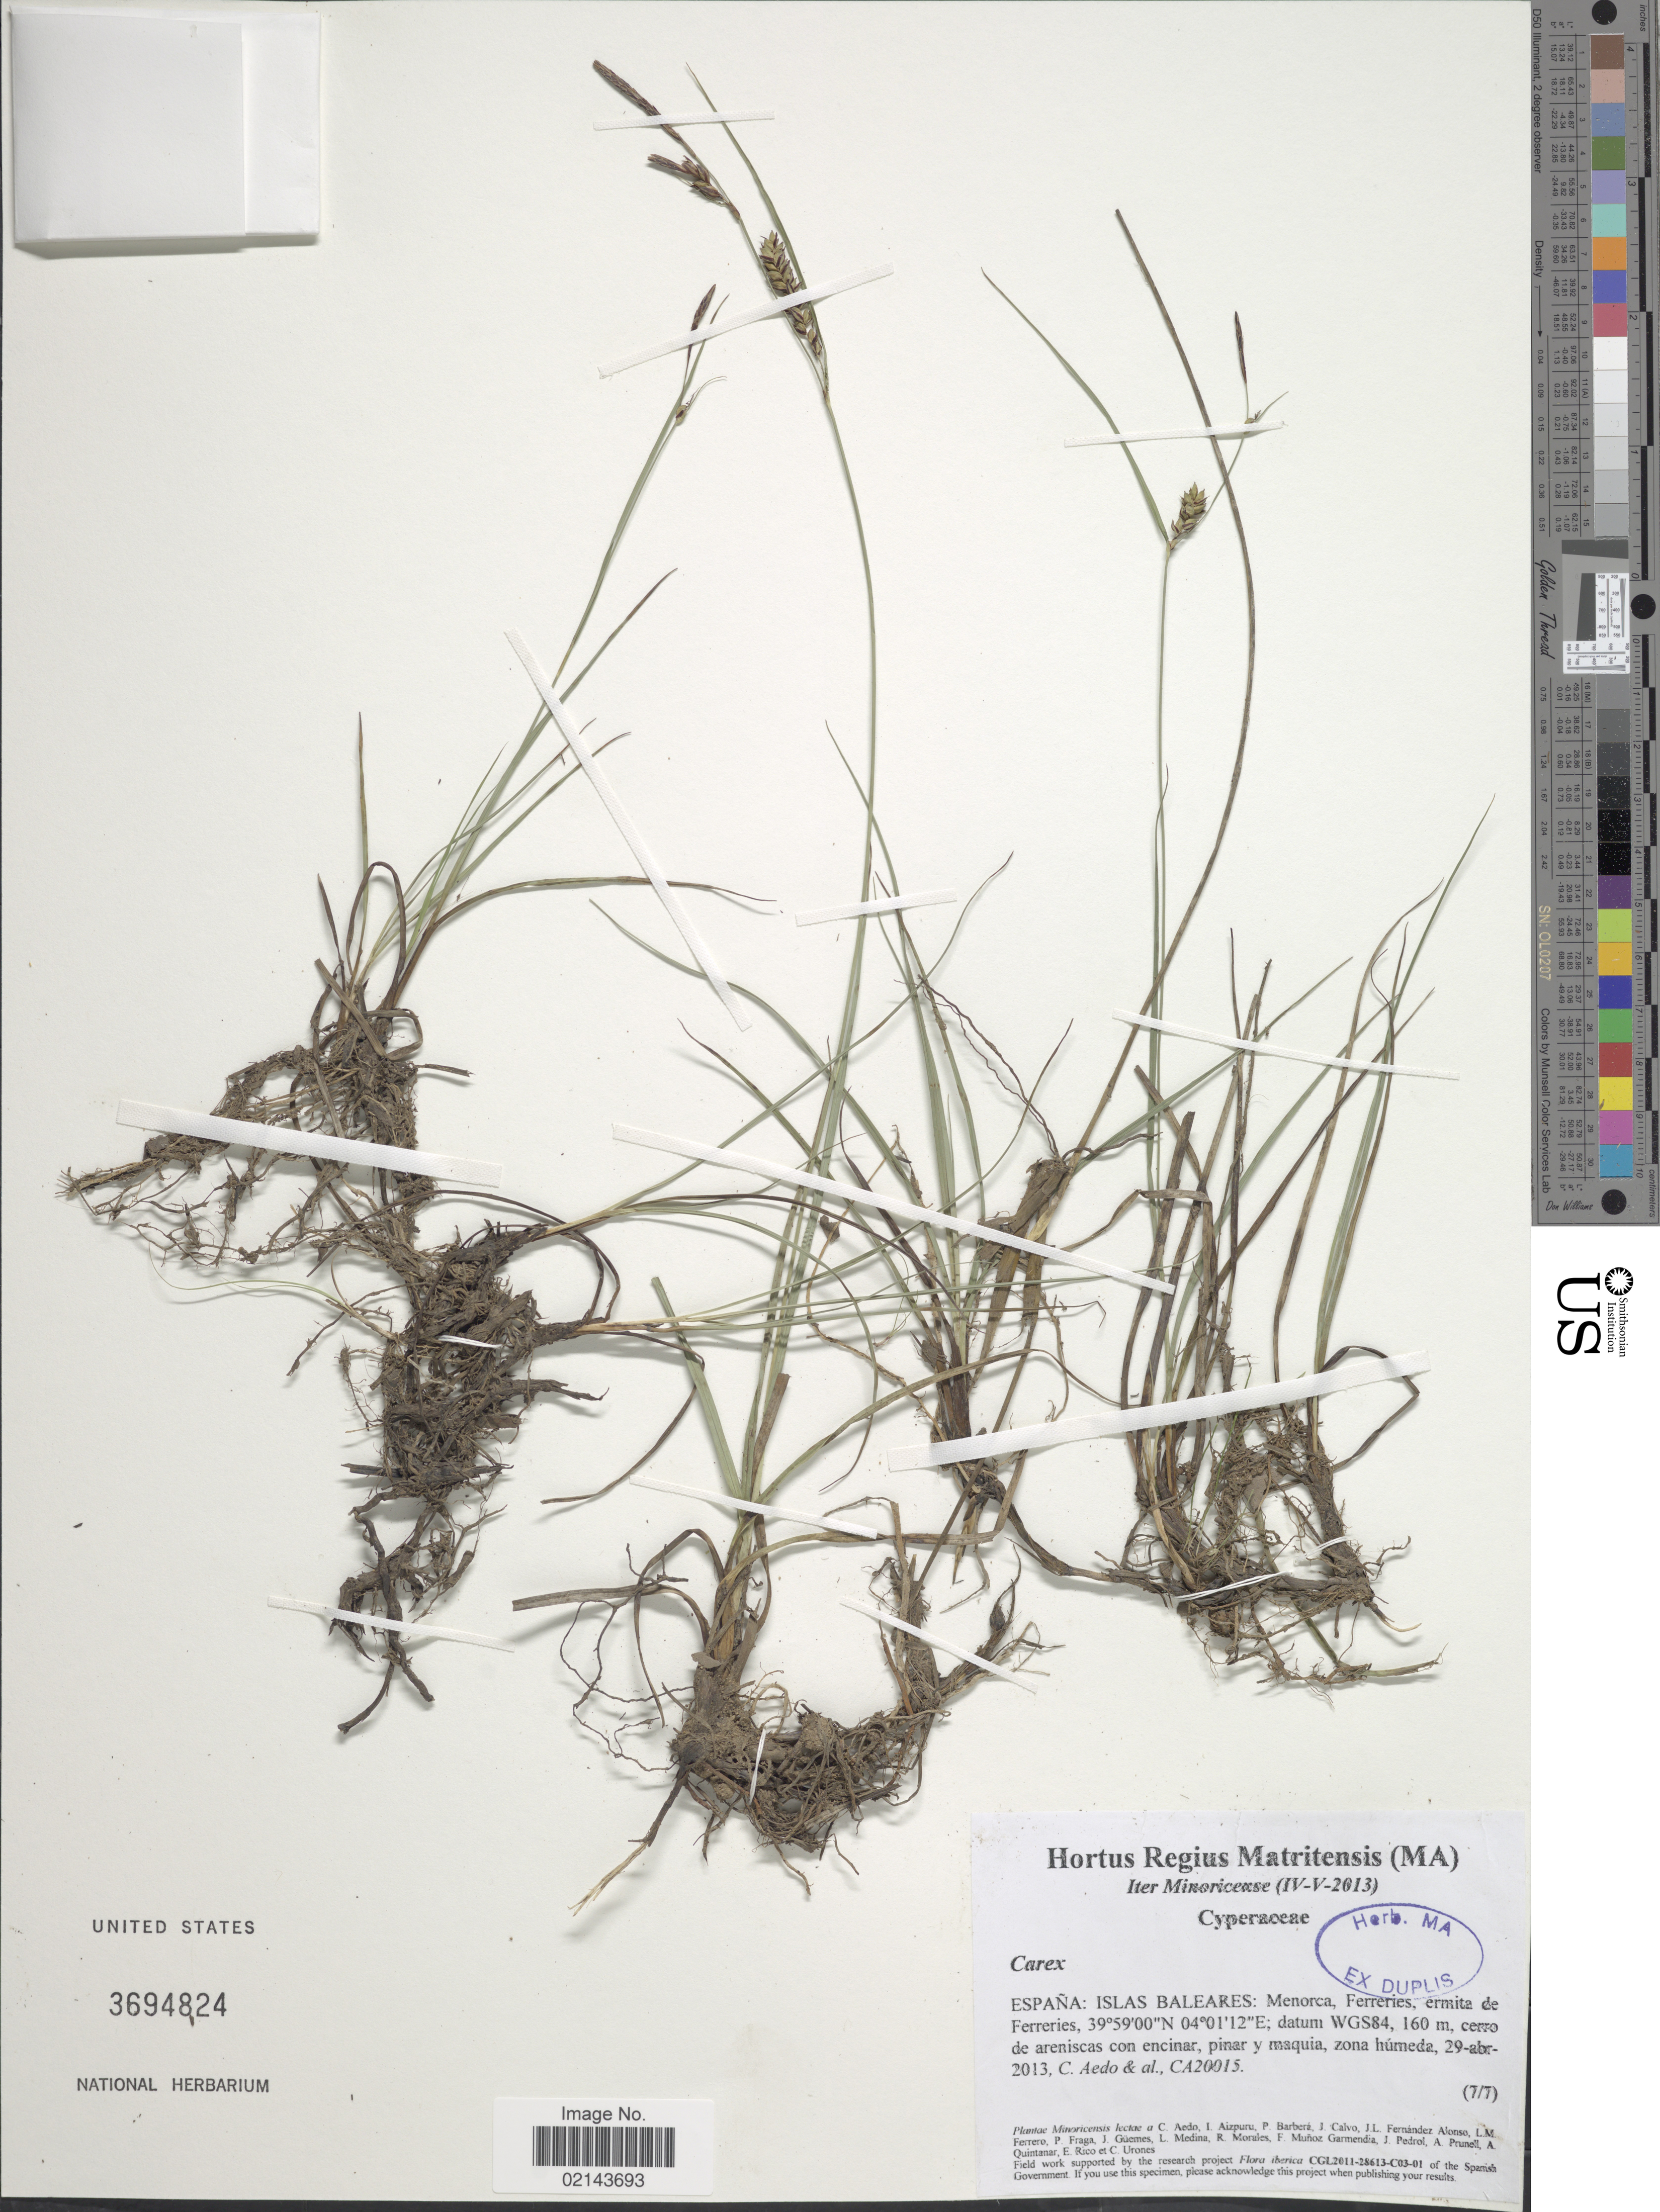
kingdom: Plantae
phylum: Tracheophyta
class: Liliopsida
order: Poales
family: Cyperaceae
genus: Carex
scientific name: Carex sp.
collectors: C. Aedo & et al.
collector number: CA20015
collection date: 2013-04-29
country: Spain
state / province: Islas Baleares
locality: Menorca, Ferreries, ermita de Ferreries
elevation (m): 160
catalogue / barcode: US 3694824